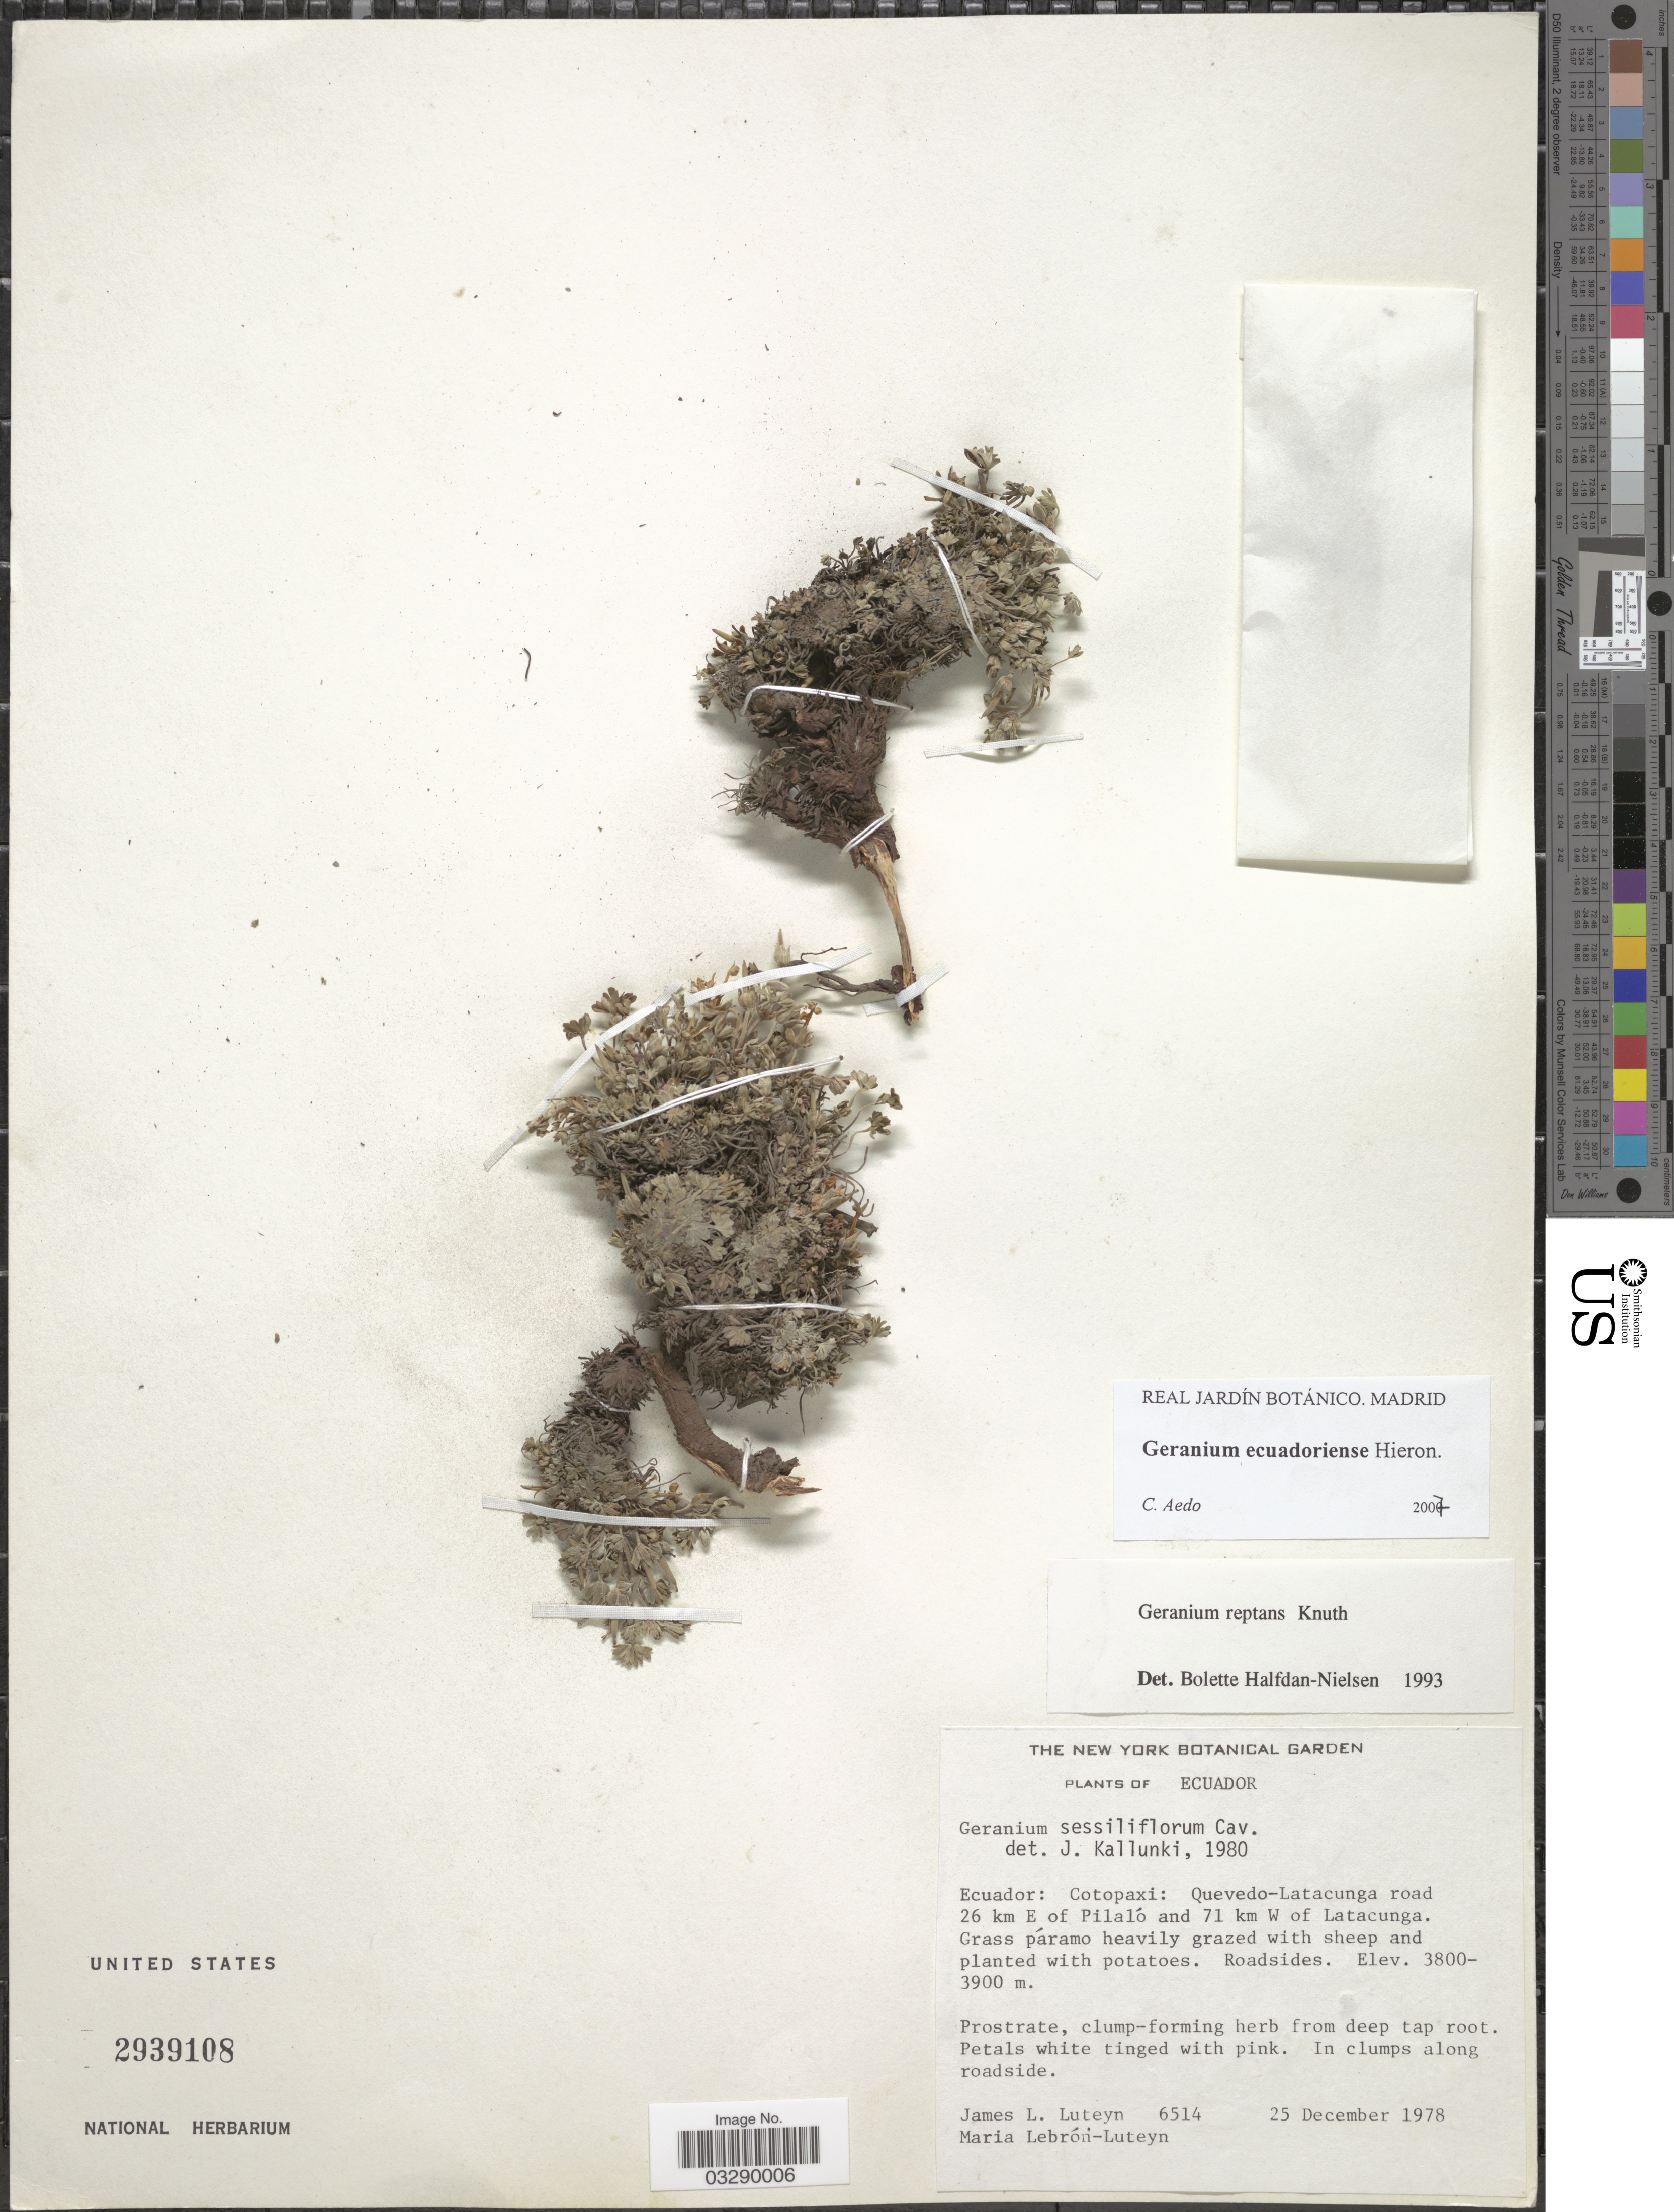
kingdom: Plantae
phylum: Tracheophyta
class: Magnoliopsida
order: Geraniales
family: Geraniaceae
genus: Geranium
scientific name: Geranium ecuadoriense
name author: Hieron.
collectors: J. L. Luteyn & M. L. Lebrón-Luteyn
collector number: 6514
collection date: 1978-12-25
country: Ecuador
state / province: Cotopaxi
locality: Quevedo-Latacunga road 26 km E of Pilaló and 71 km W of Latacunga.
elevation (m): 3800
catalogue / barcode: US 2939108